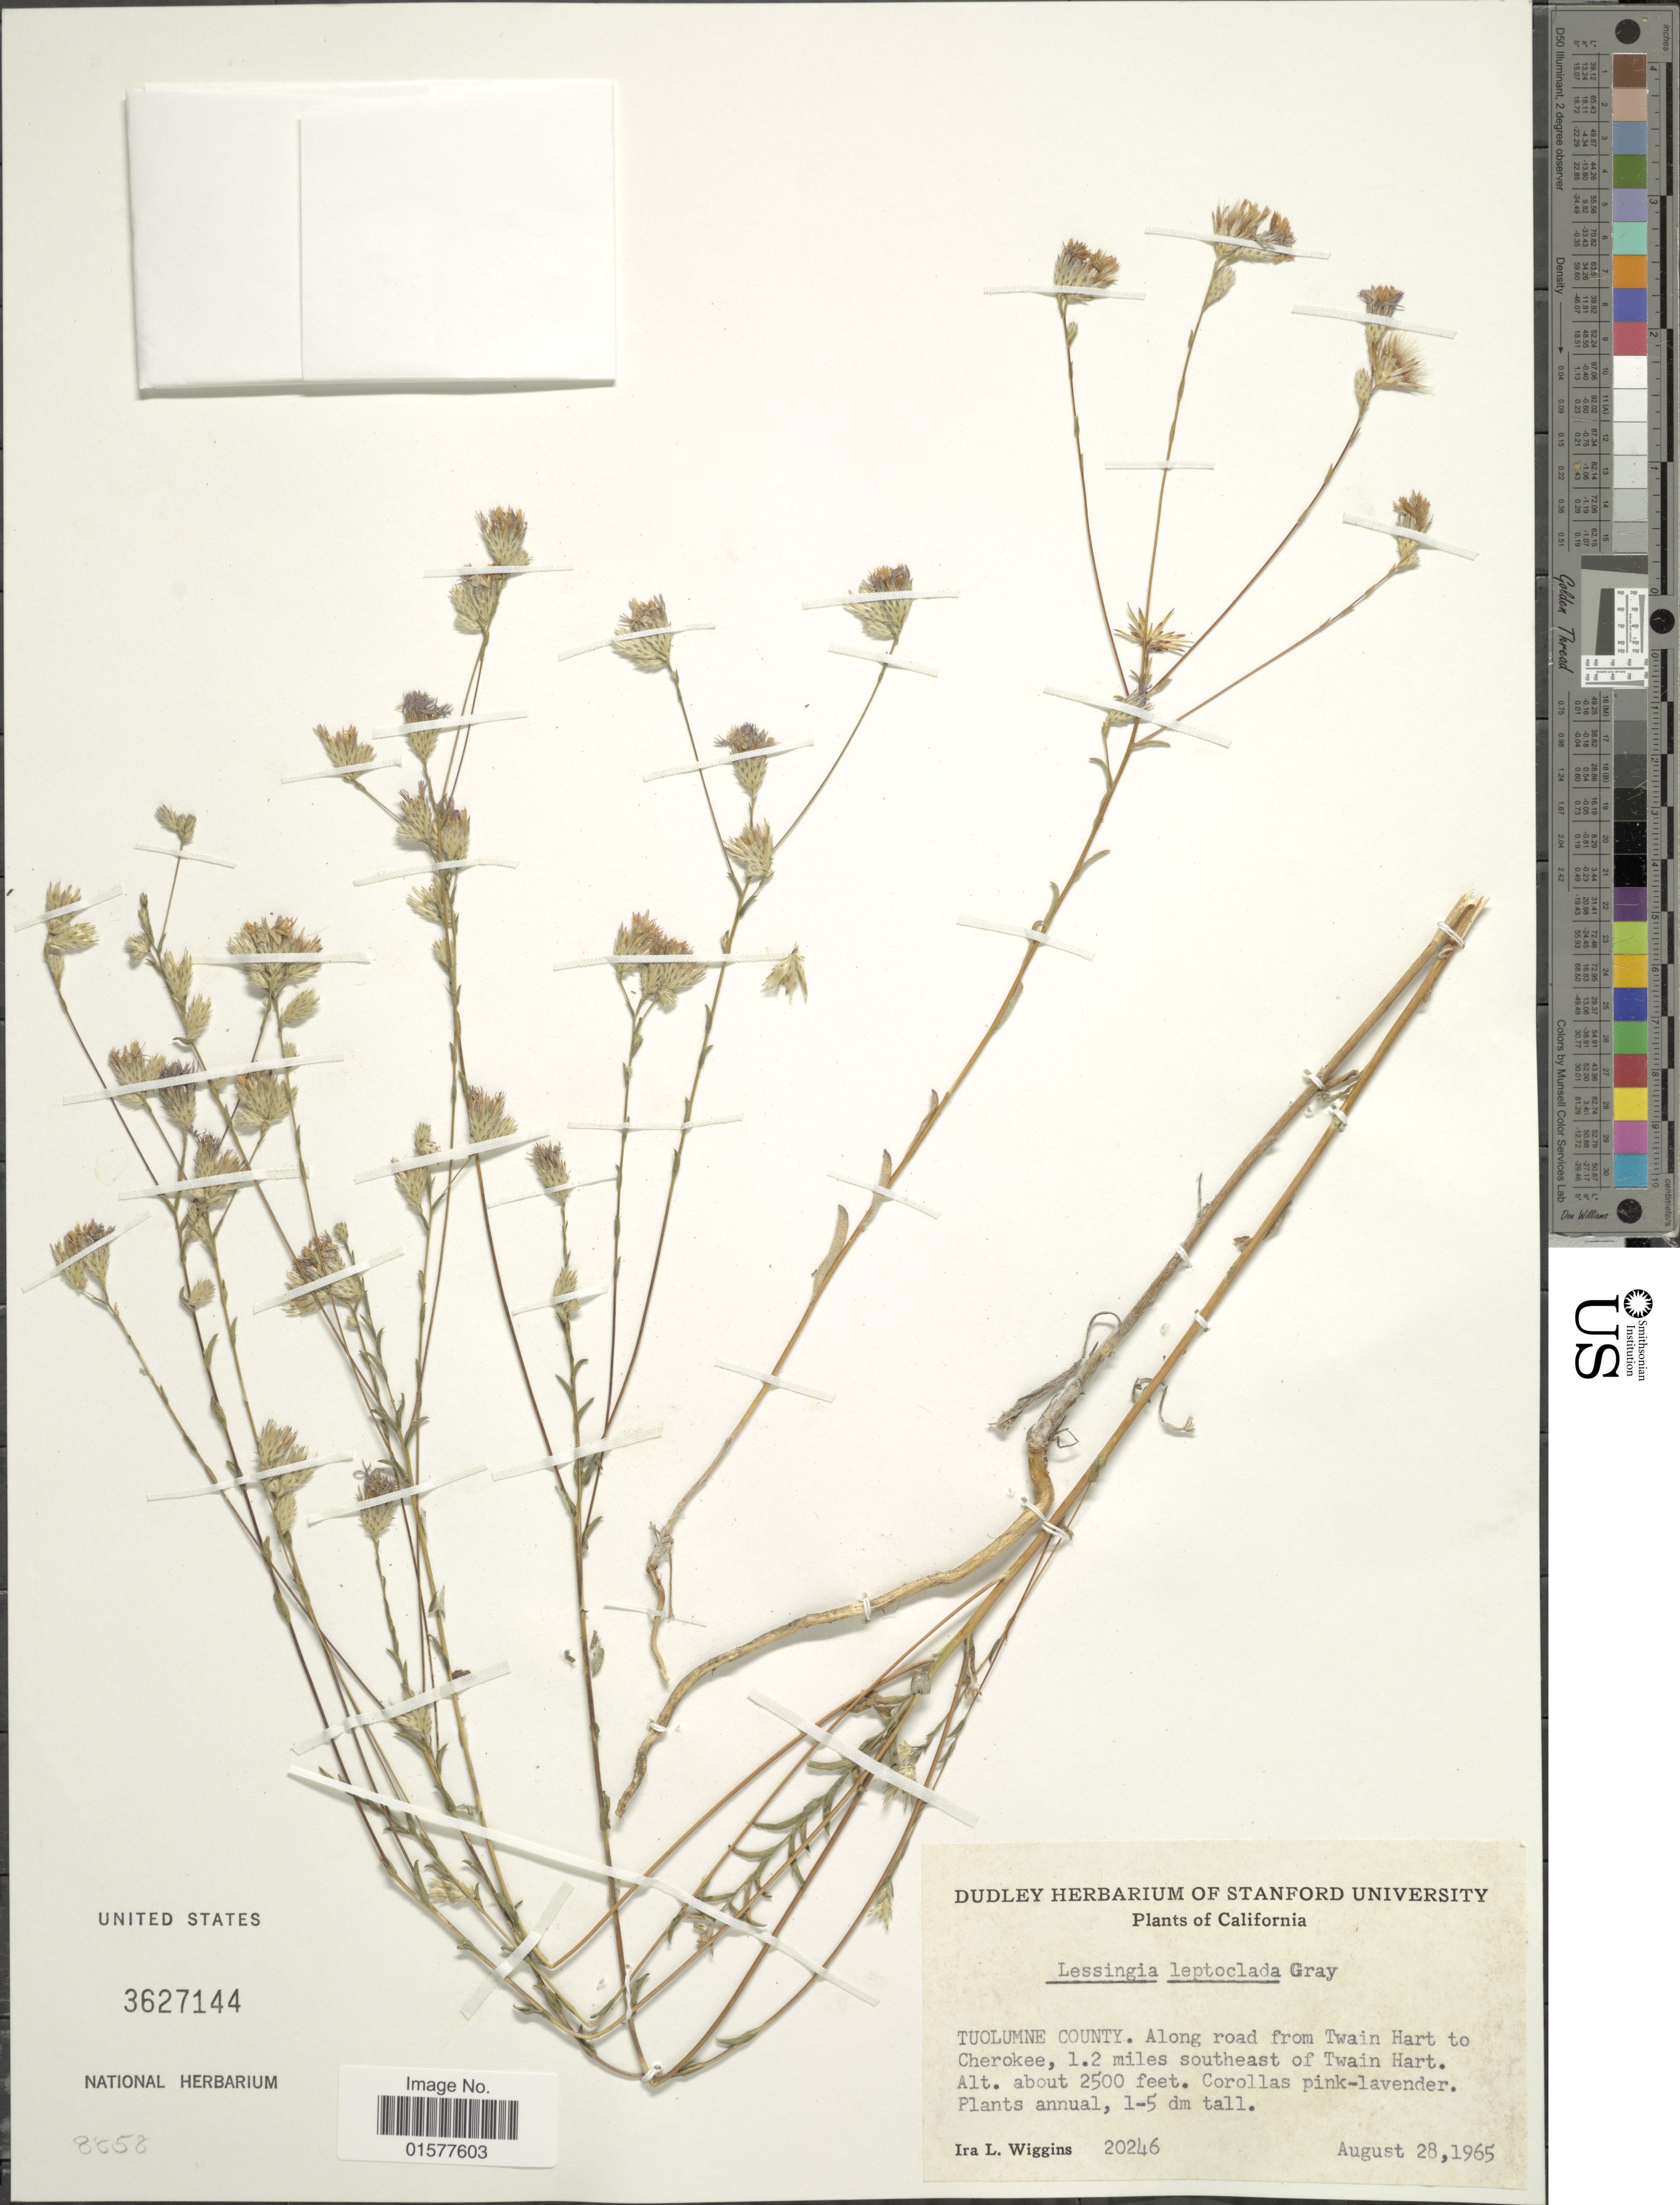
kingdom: Plantae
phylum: Tracheophyta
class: Magnoliopsida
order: Asterales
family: Asteraceae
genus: Lessingia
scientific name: Lessingia leptoclada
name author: A. Gray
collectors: I. L. Wiggins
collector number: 20246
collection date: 1965-08-28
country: United States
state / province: California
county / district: Tuolumne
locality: Tuolumne County, Along road from Twain Hart to Cherokee, 1.2 miles southeast of Twain Hart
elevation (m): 762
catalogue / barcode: US 3627144